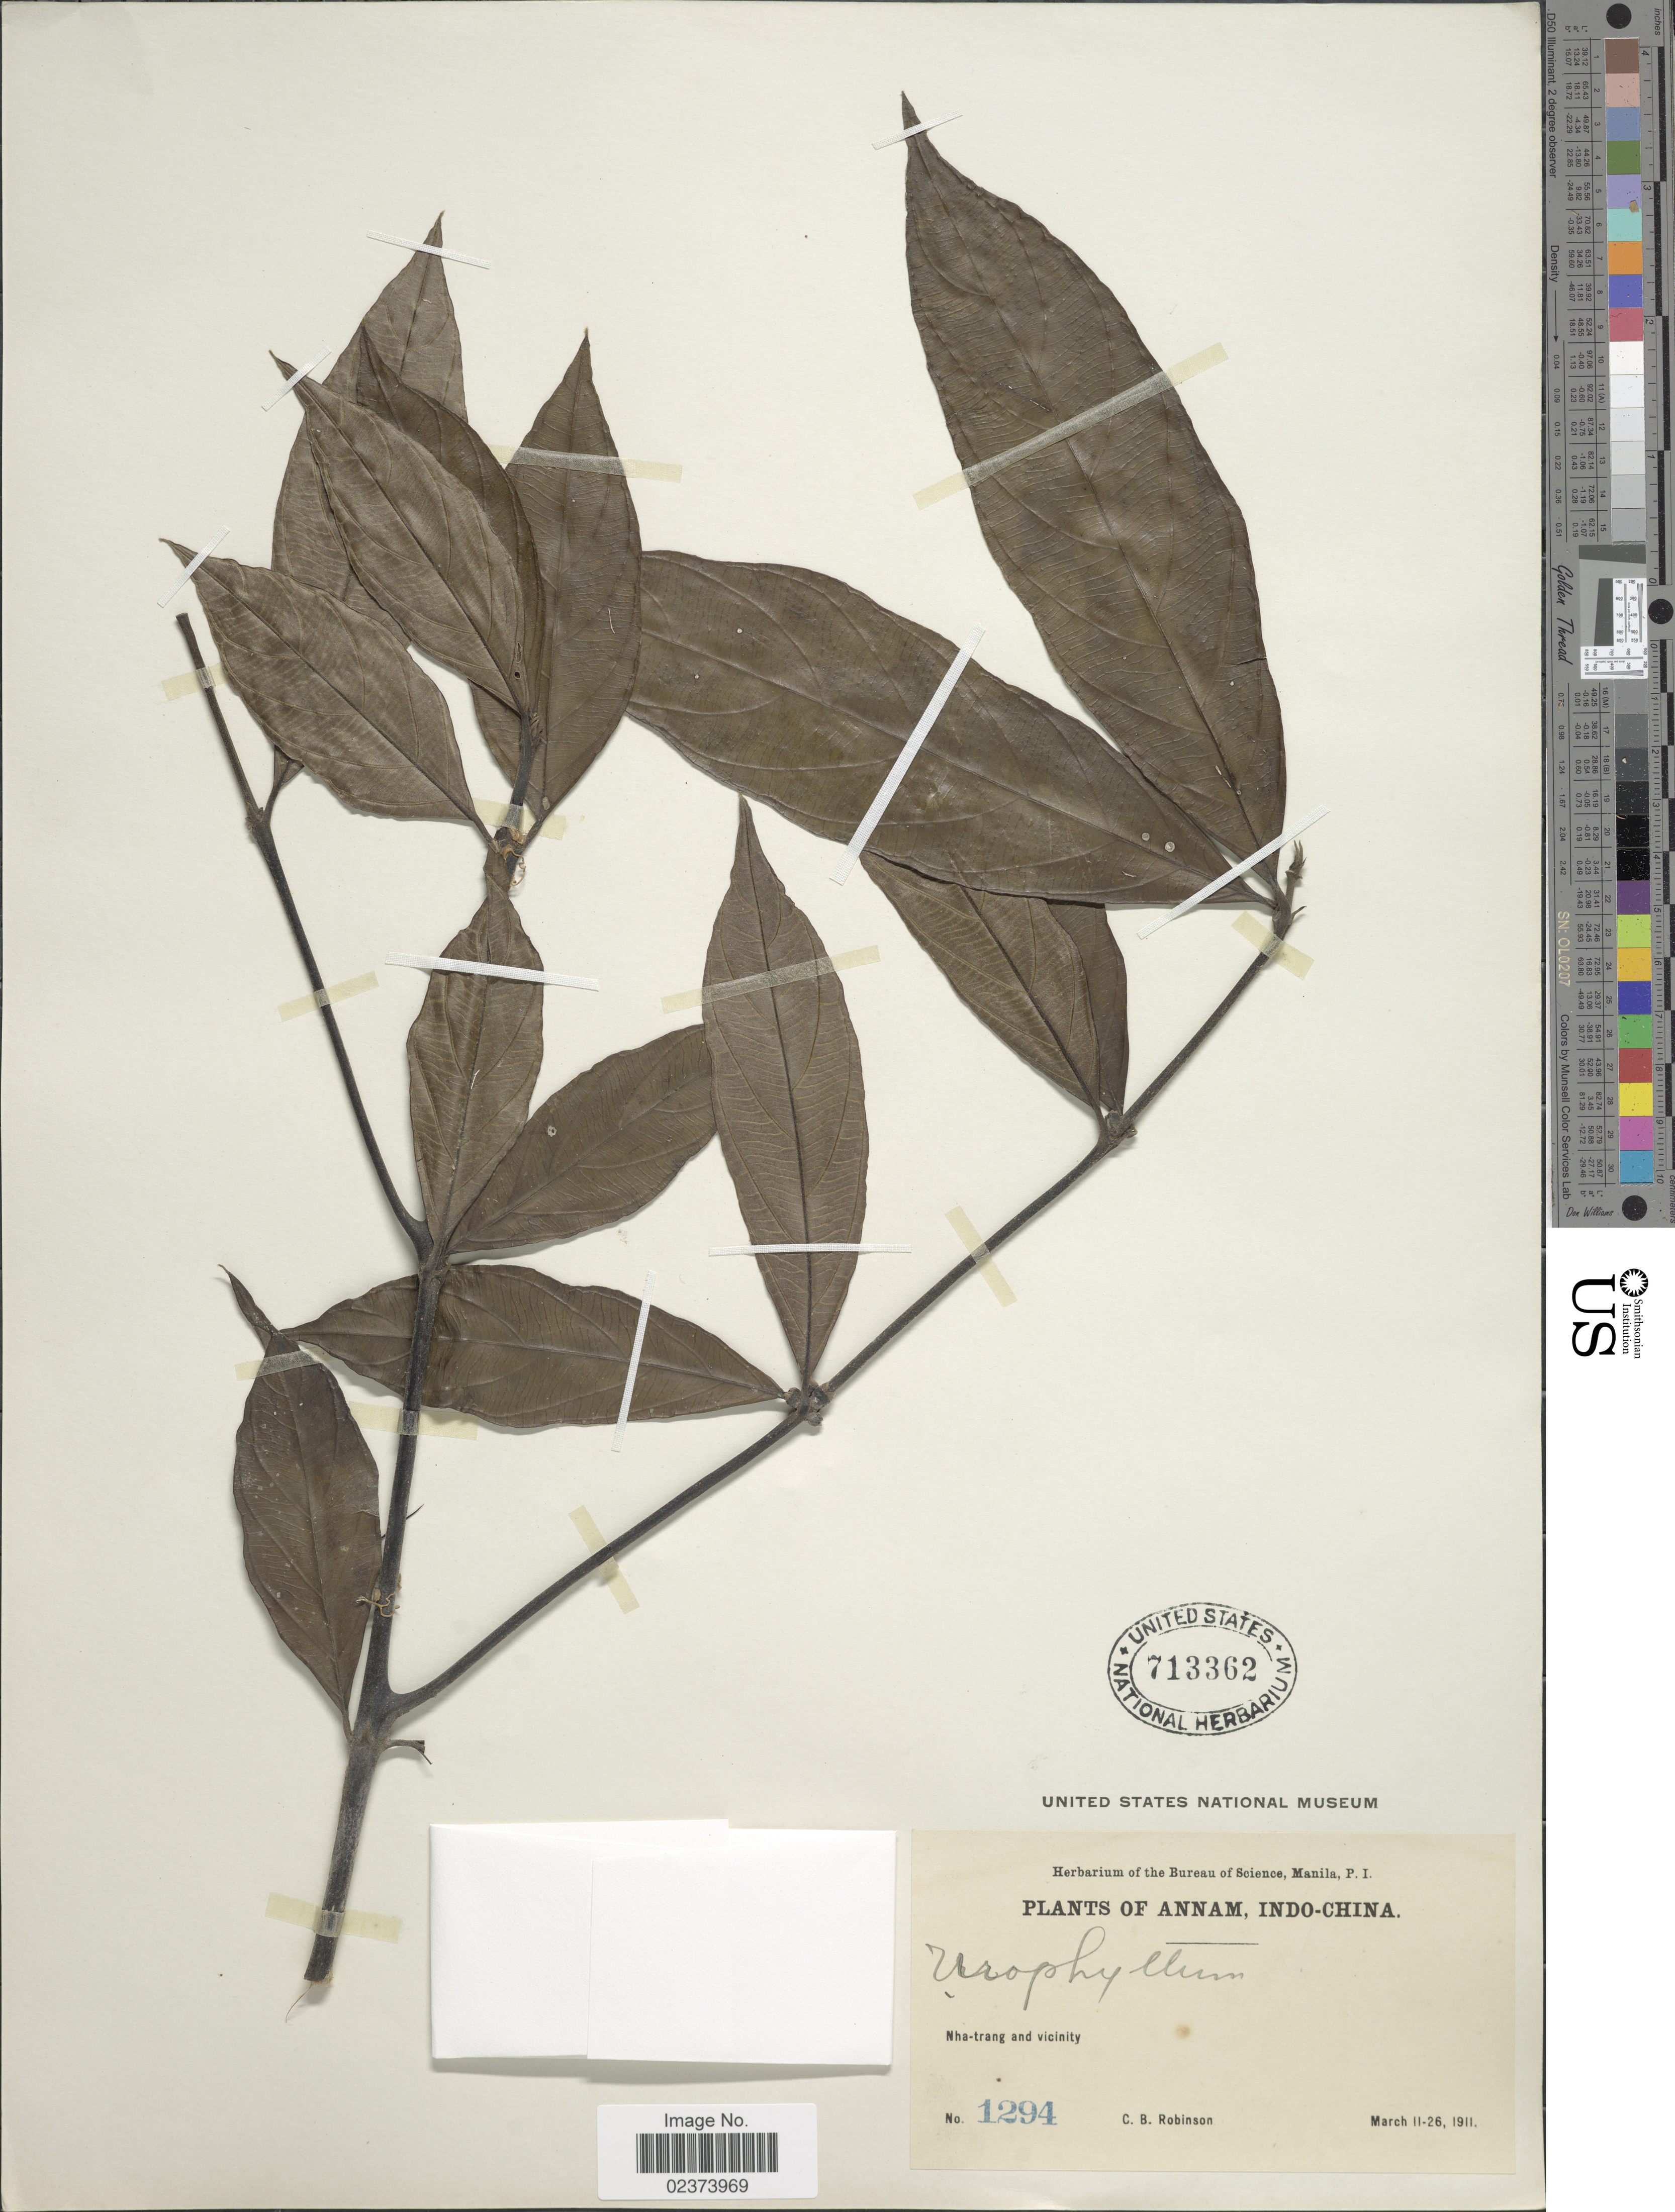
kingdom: Plantae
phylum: Tracheophyta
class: Magnoliopsida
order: Gentianales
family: Rubiaceae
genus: Urophyllum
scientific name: Urophyllum sp.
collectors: C. Robinson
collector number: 1294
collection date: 1911-03-11/1911-03-26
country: Vietnam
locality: Annam, Indo-China, Nha-trang and vicinity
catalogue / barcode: US 713362